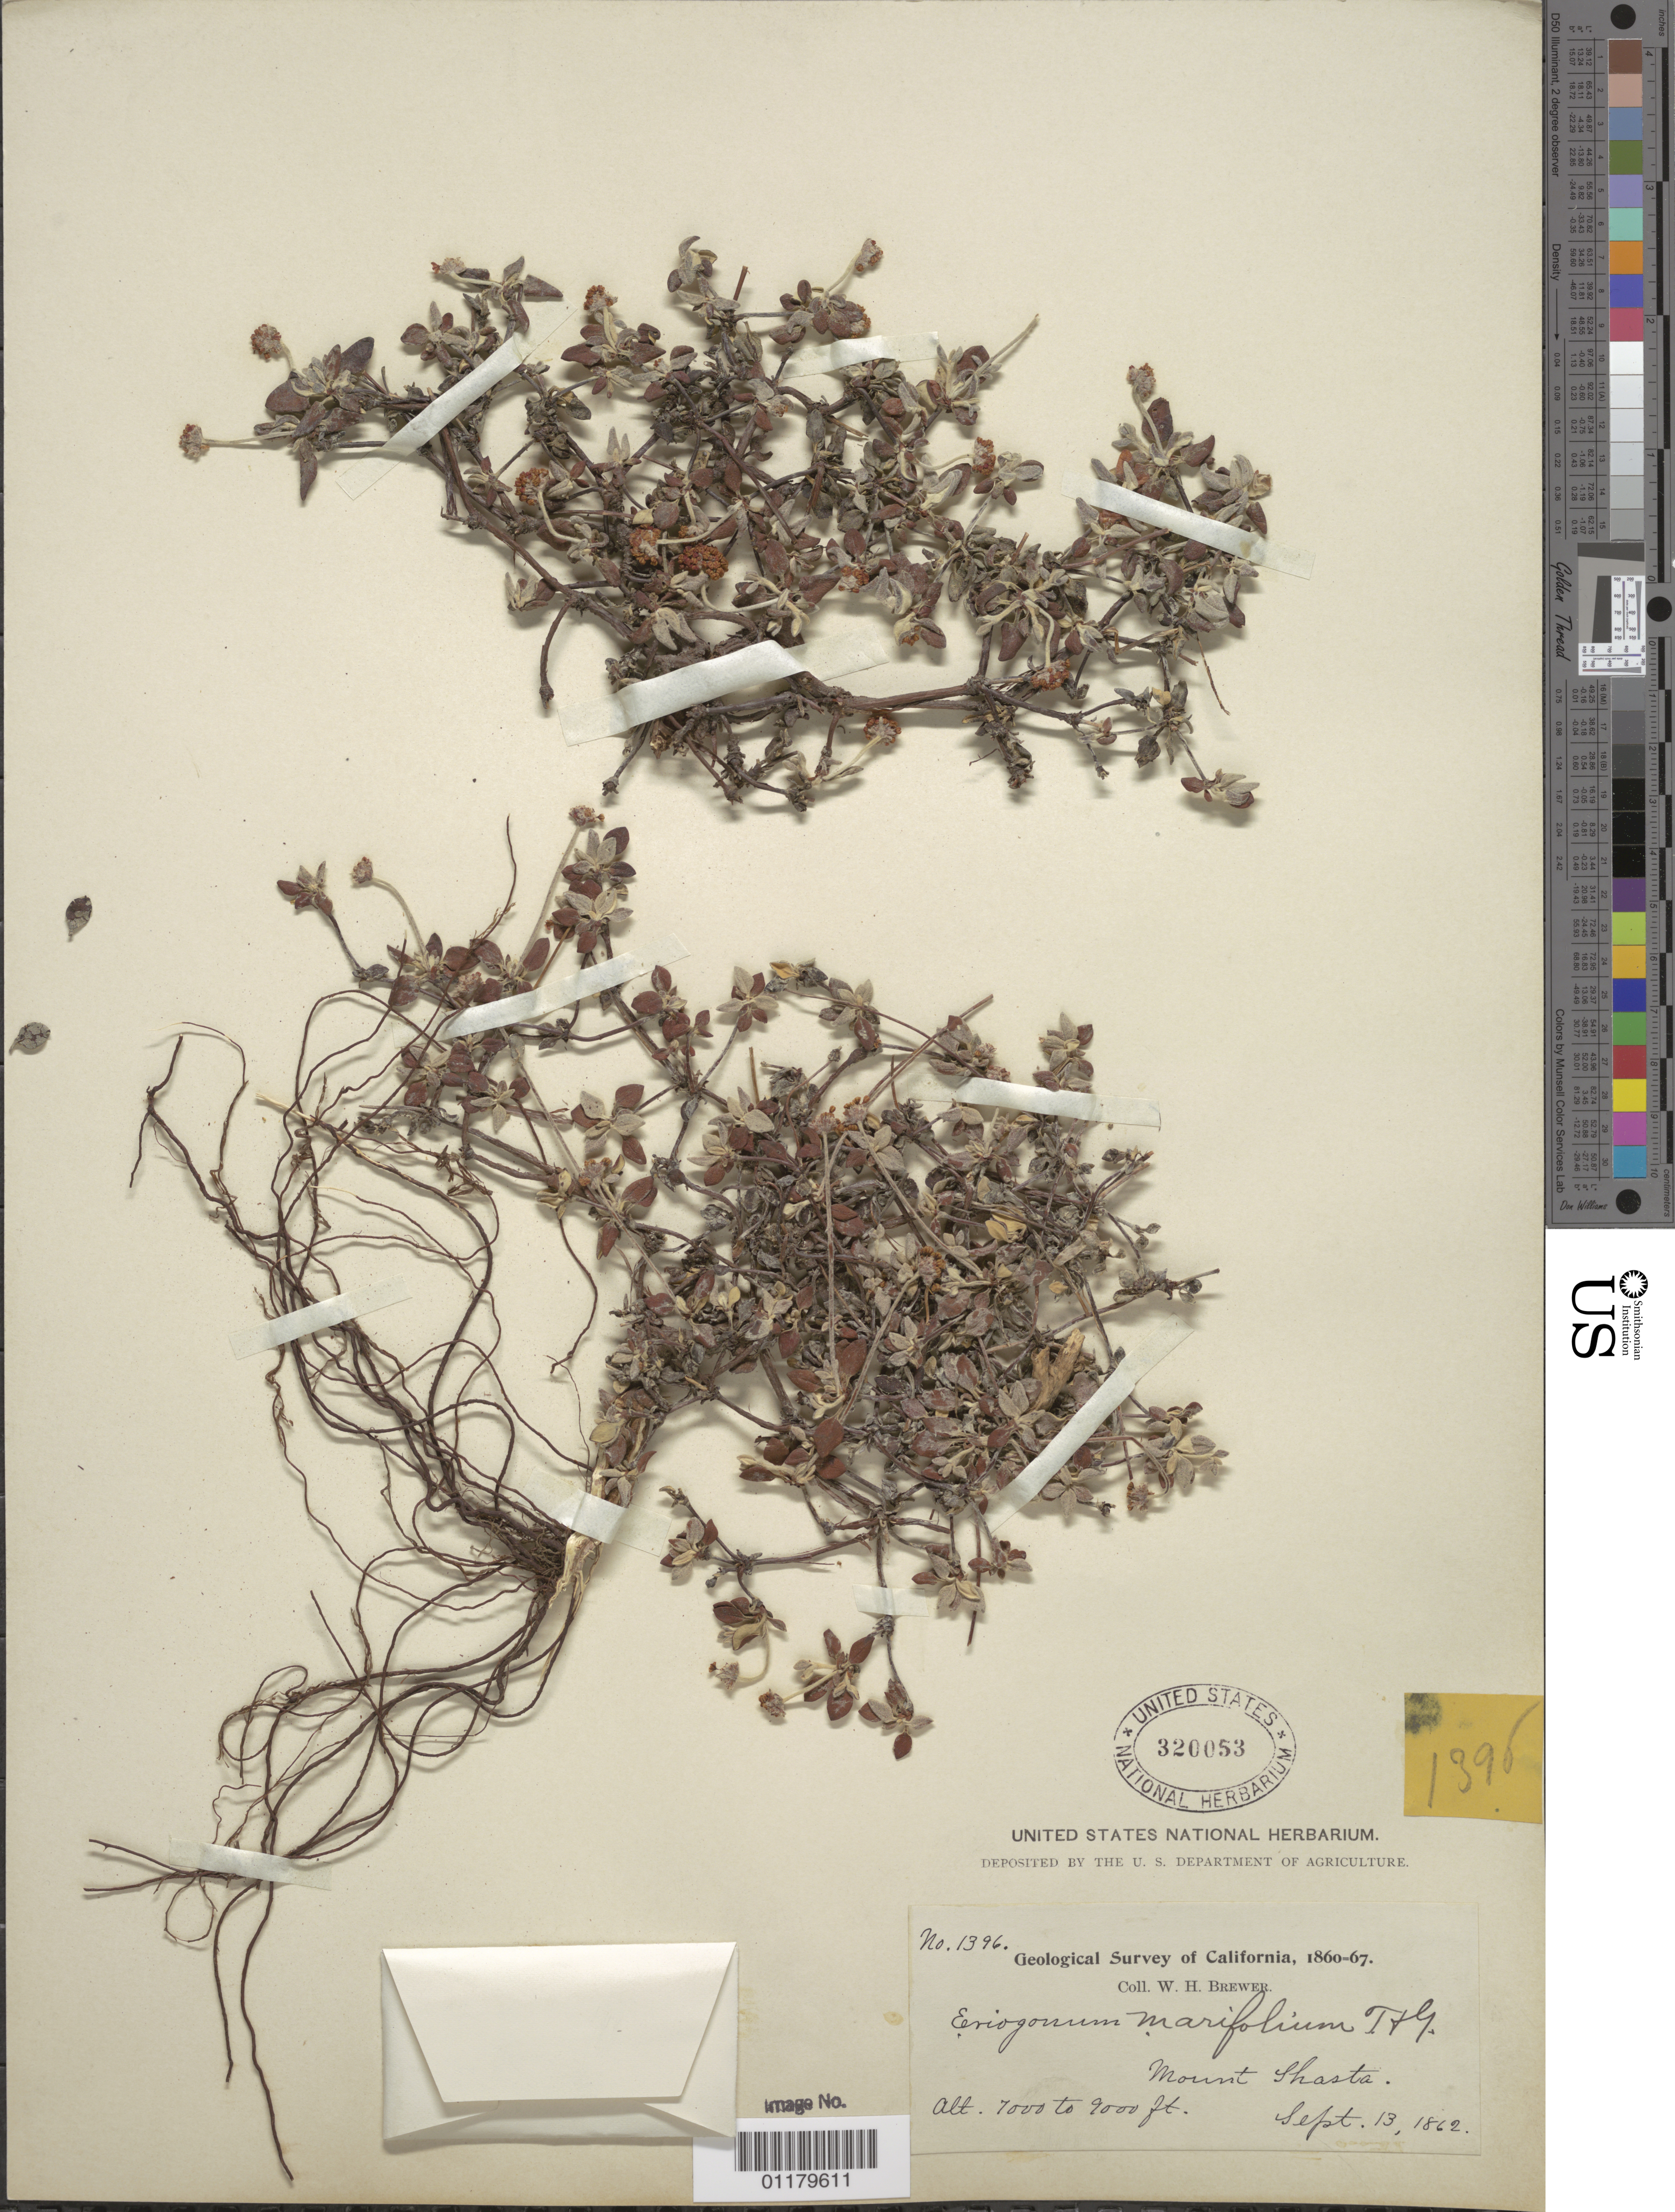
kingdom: Plantae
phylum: Tracheophyta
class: Magnoliopsida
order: Caryophyllales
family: Polygonaceae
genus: Eriogonum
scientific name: Eriogonum marifolium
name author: Torr. & A. Gray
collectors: W. H. Brewer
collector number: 1396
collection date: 1862-09-13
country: United States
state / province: California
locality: Shasta Mt.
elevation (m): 2134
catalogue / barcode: US 320053